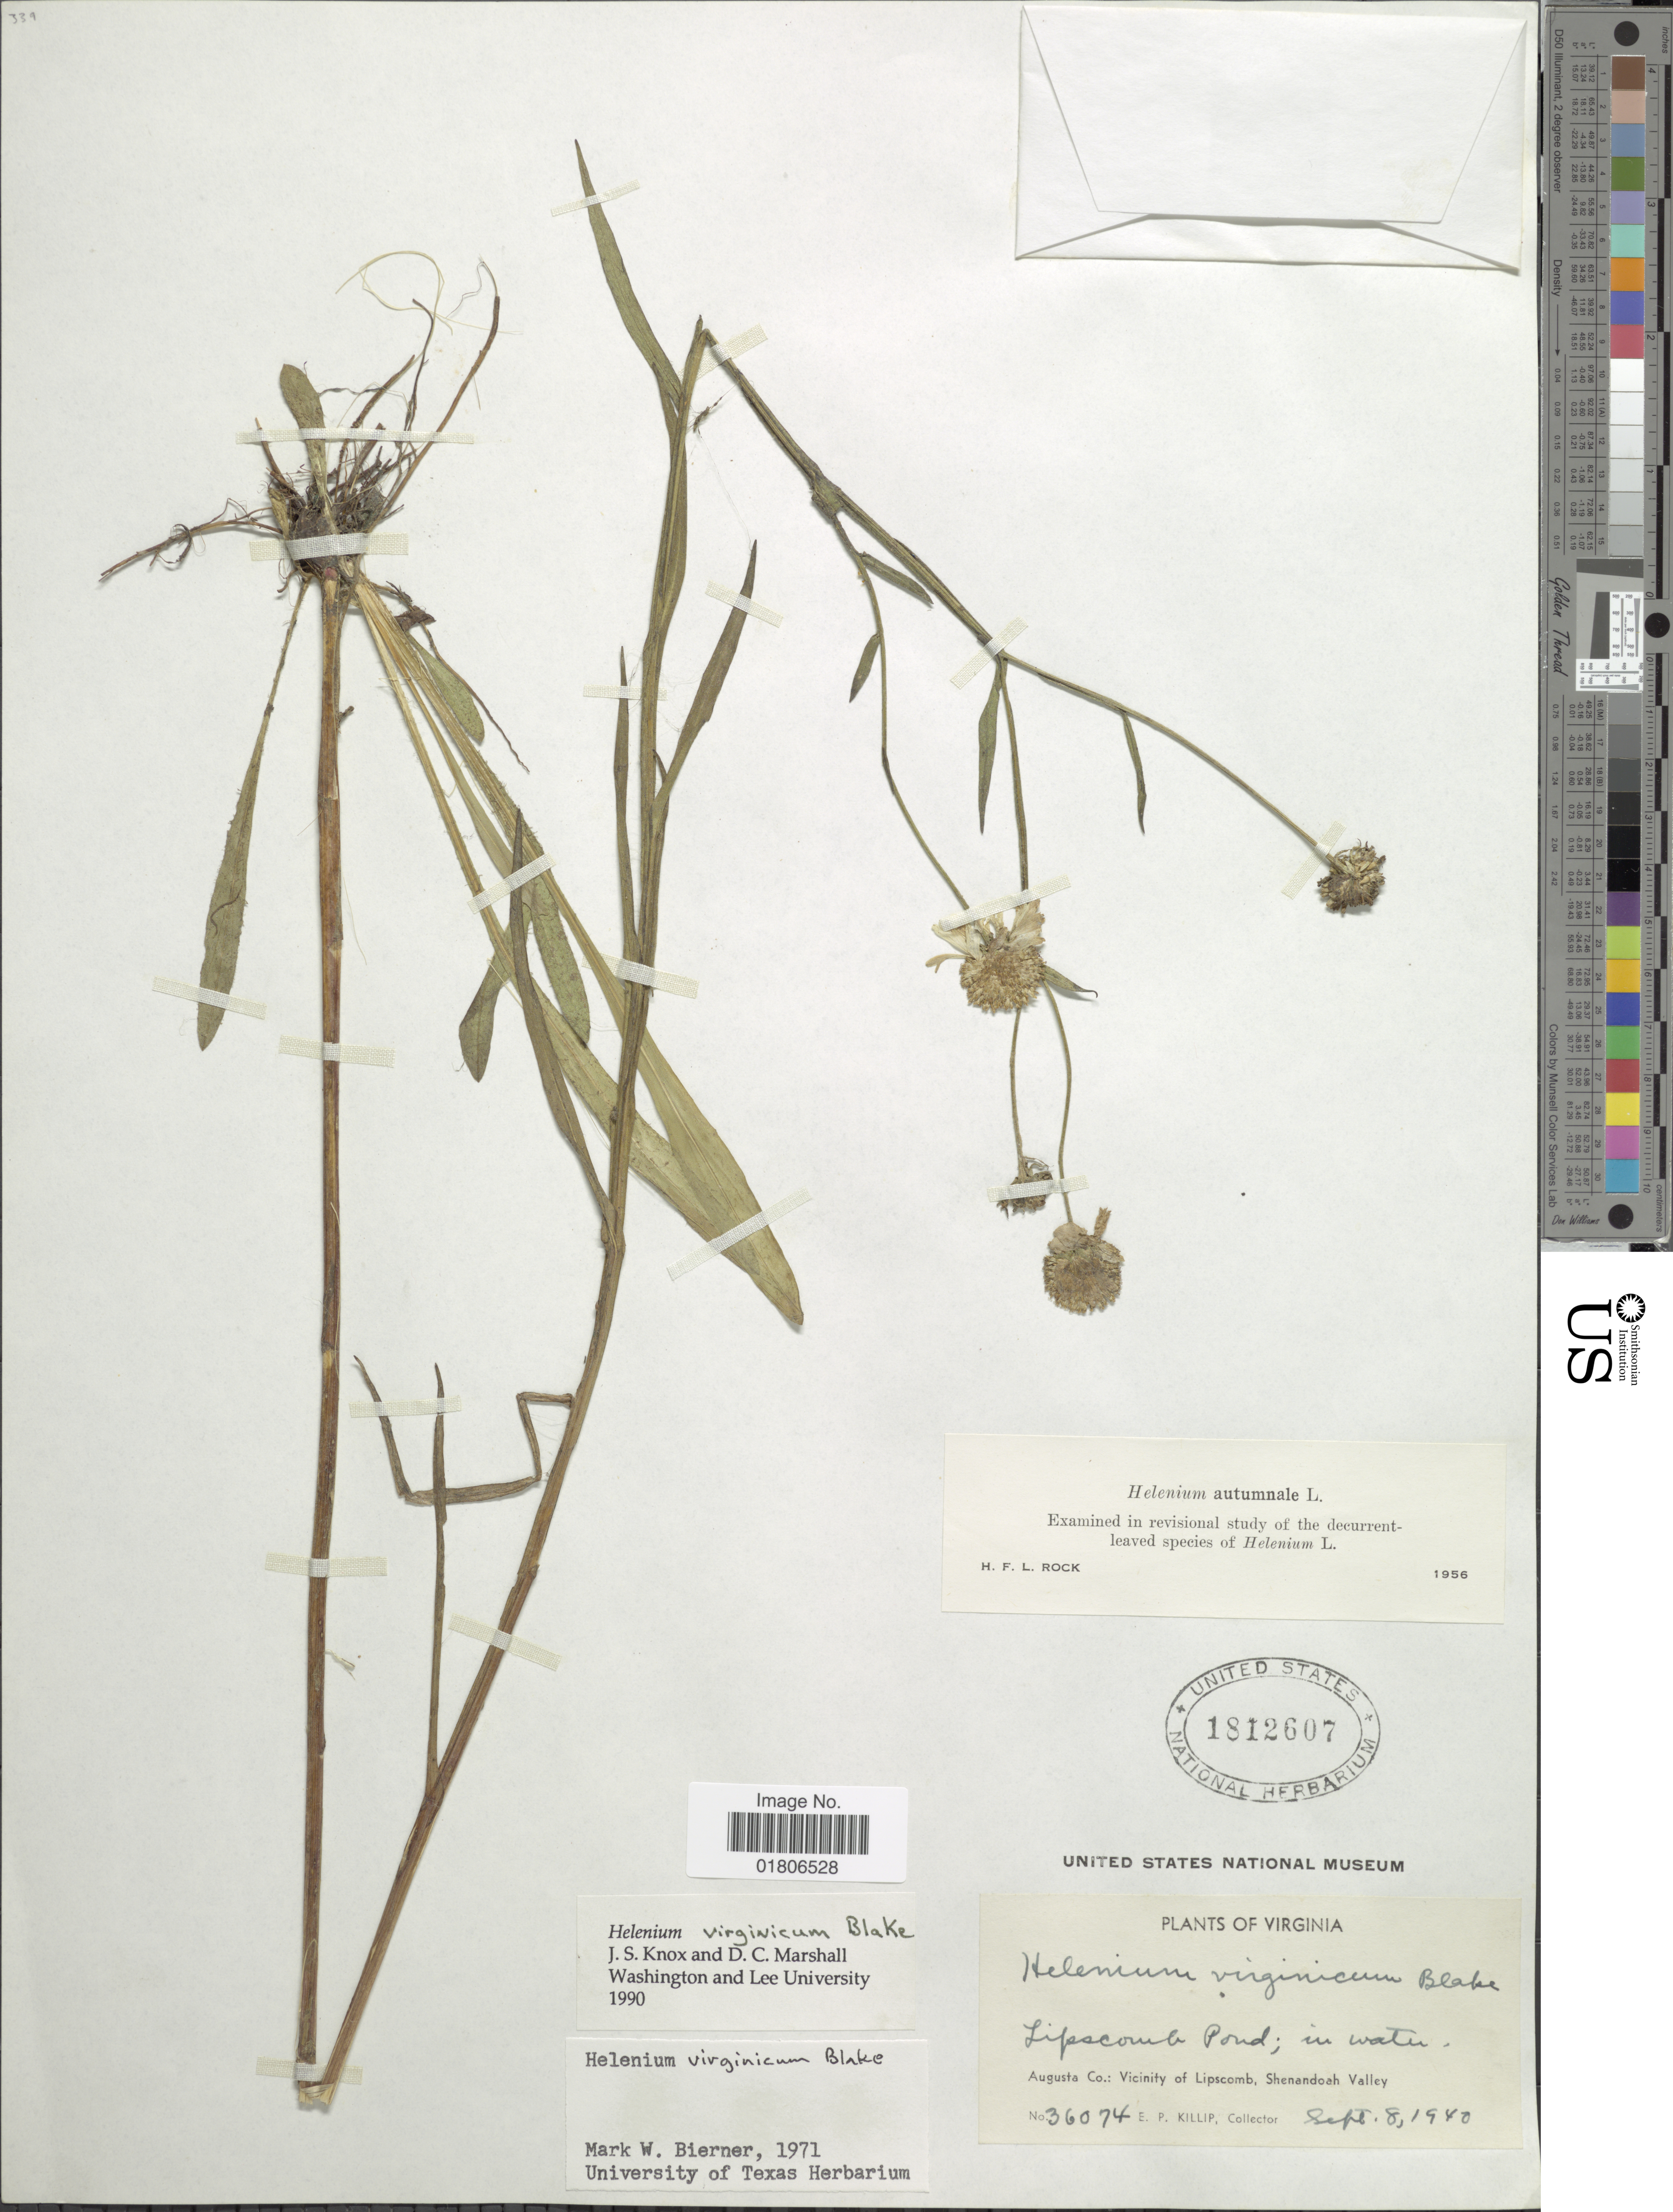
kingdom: Plantae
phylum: Tracheophyta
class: Magnoliopsida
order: Asterales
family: Asteraceae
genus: Helenium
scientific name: Helenium virginicum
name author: S.F. Blake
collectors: E. P. Killip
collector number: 36074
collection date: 1940-09-08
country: United States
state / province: Virginia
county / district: Augusta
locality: Lipscomb Pond; in water, Augusta Co: Vicinity of Lipscomb, Shenandoah Valley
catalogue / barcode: US 1812607